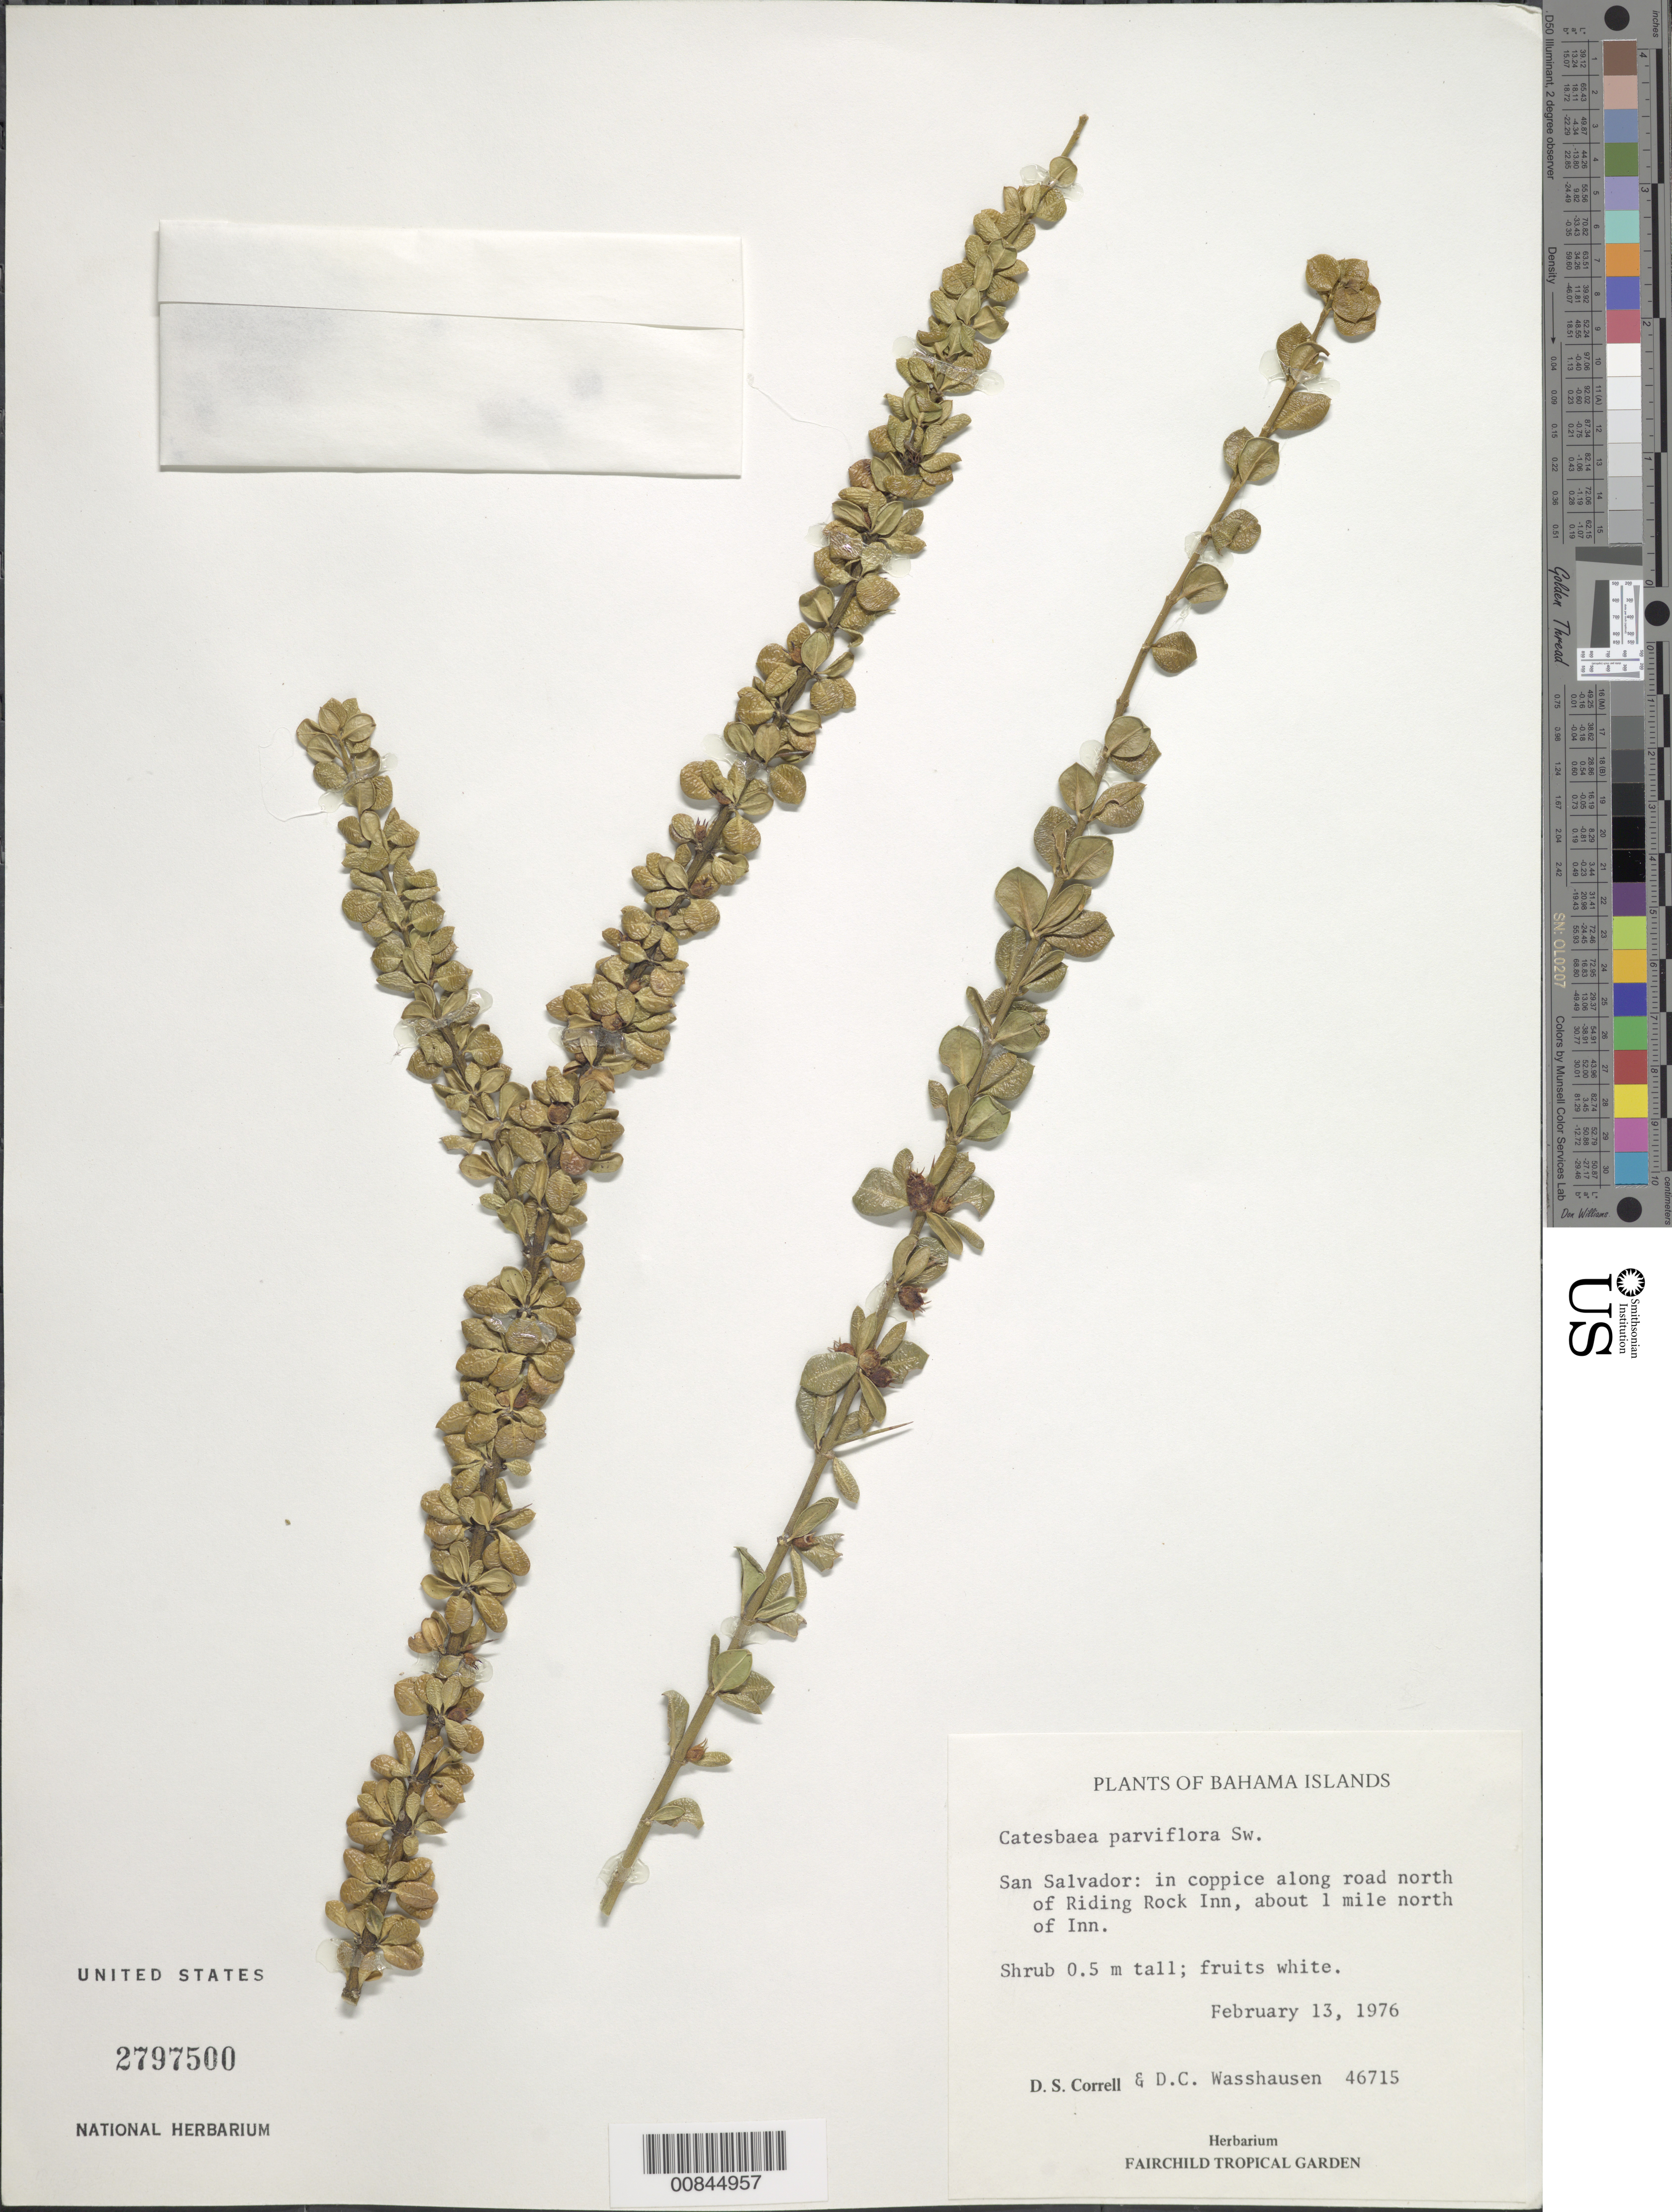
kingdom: Plantae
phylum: Tracheophyta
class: Magnoliopsida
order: Gentianales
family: Rubiaceae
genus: Catesbaea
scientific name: Catesbaea parviflora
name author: Sw.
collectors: D. S. Correll & D. C. Wasshausen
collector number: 46715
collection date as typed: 13 Feb 1976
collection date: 1976-02-13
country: Bahamas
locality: San Salvador. Along road north of Riding Rock Inn, about 1 mile north of Inn.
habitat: In coppice along road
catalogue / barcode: US 2797500